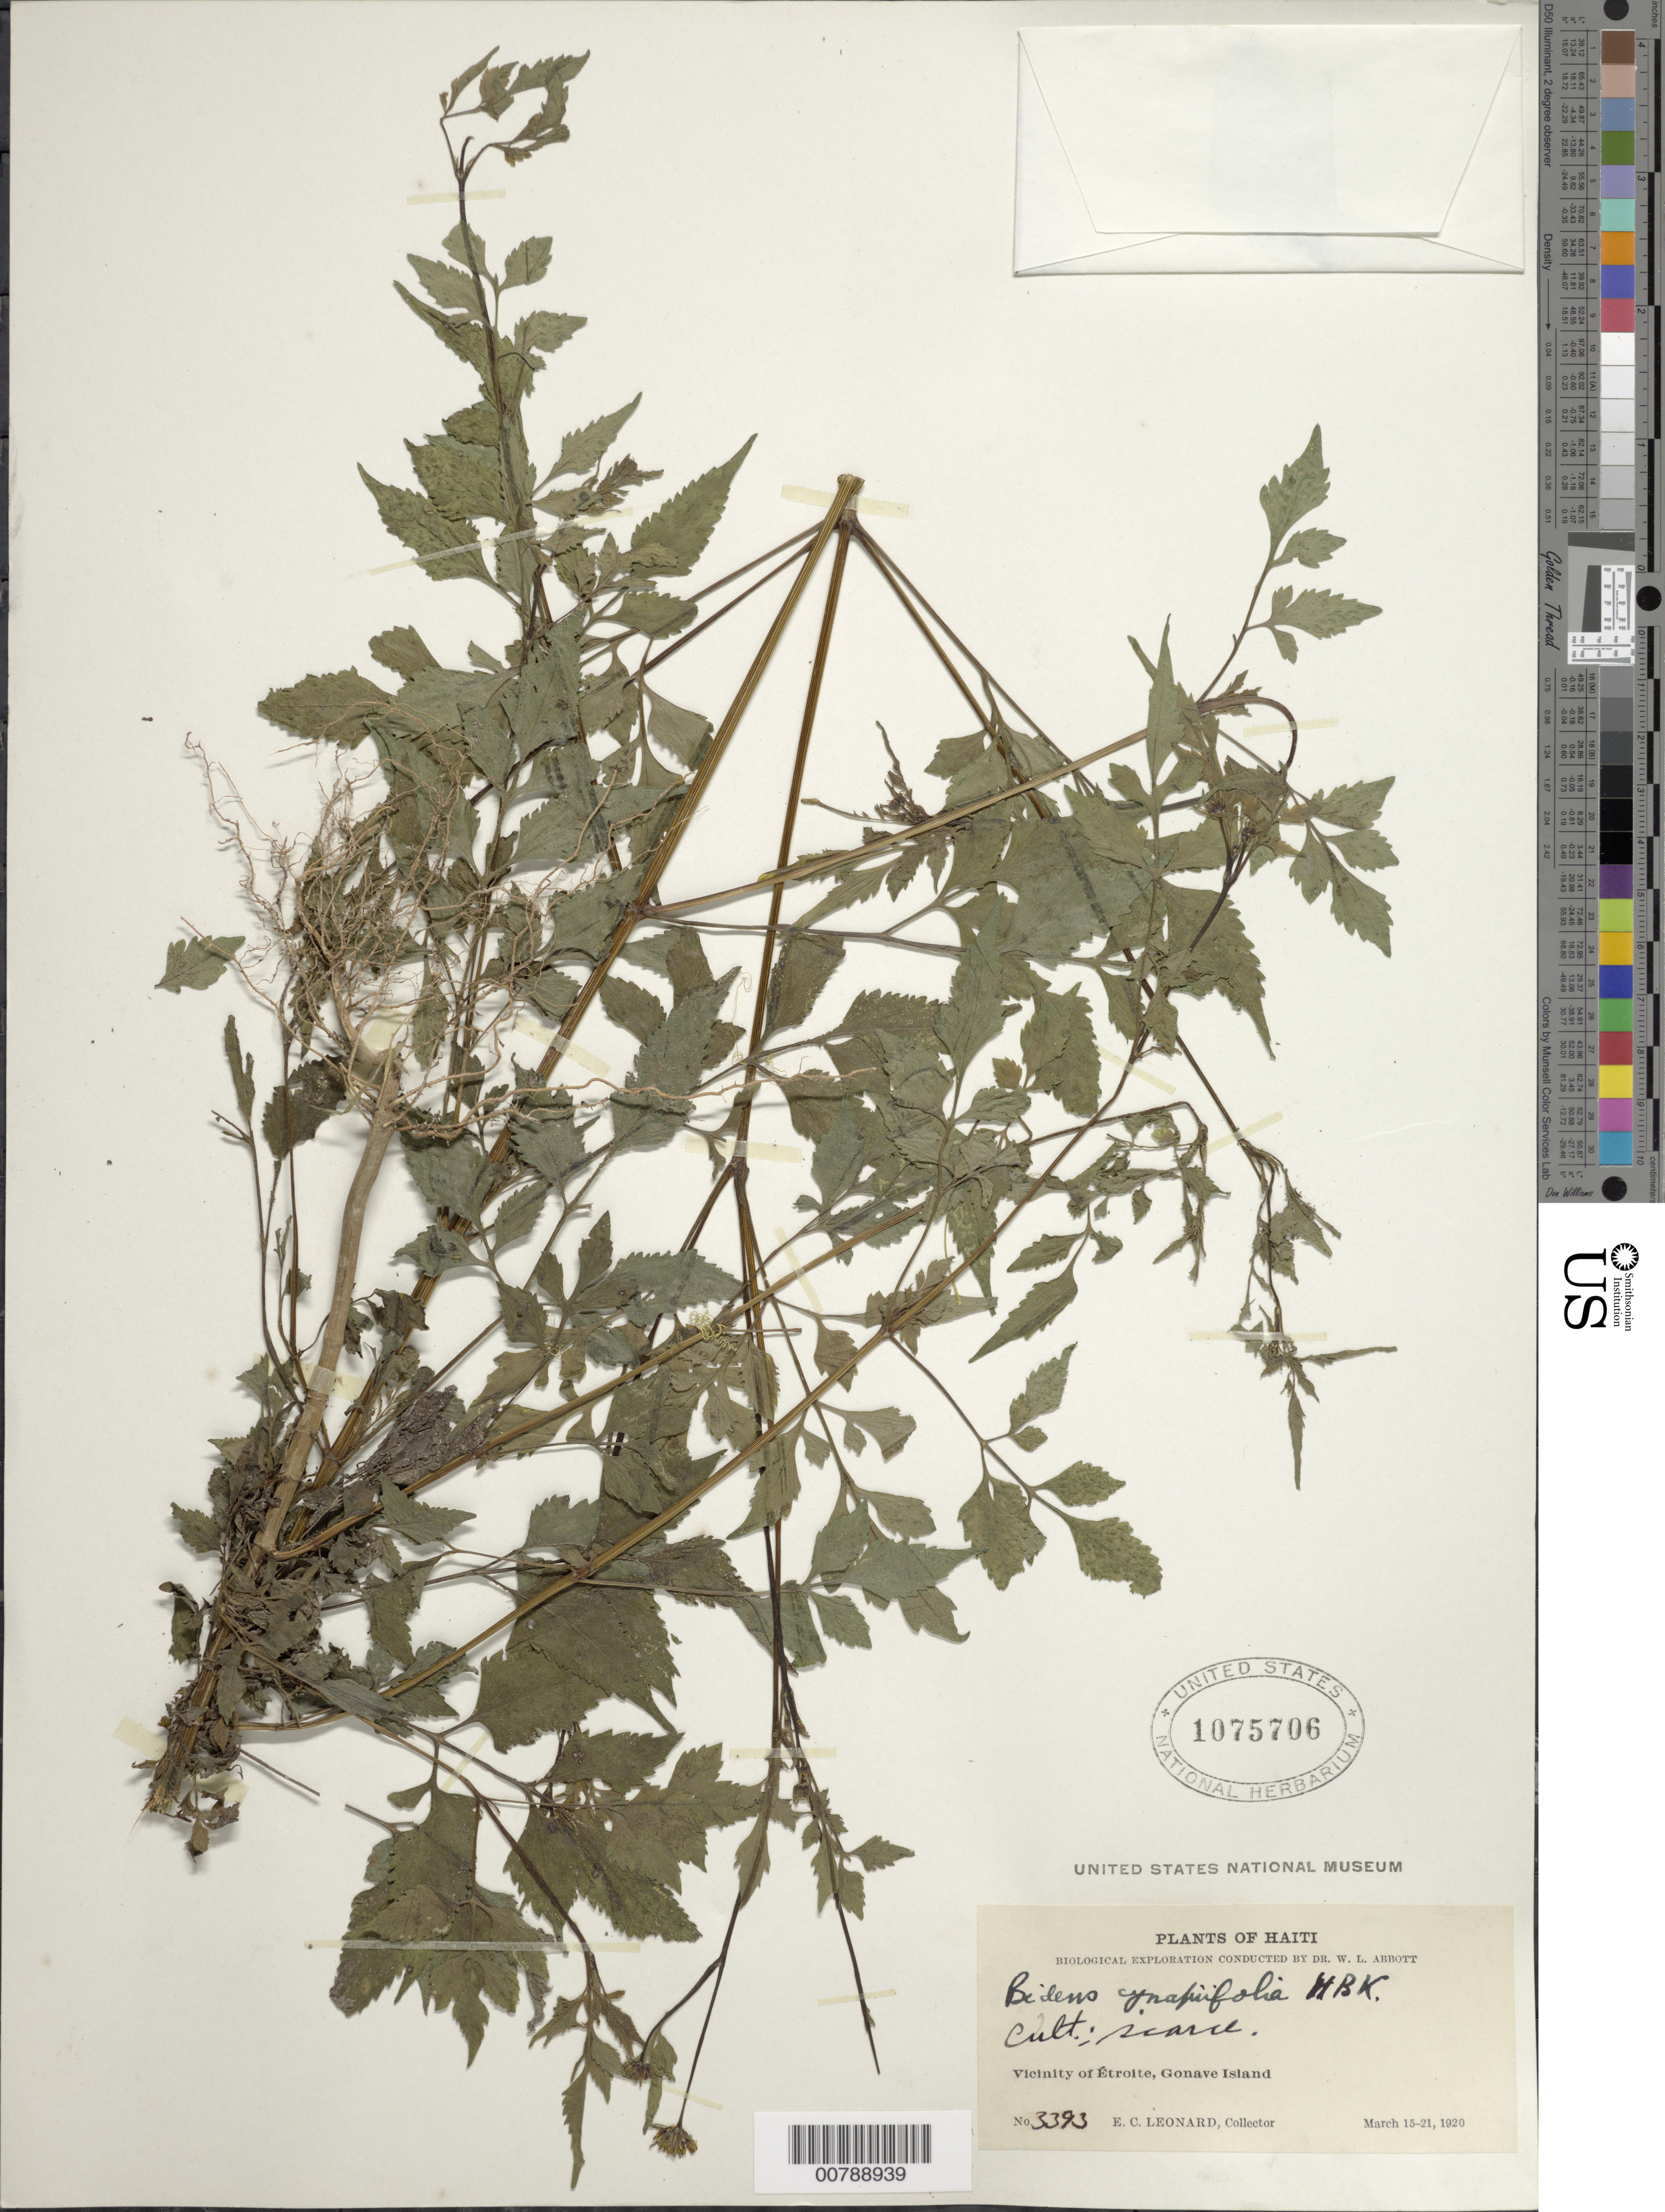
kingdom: Plantae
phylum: Tracheophyta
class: Magnoliopsida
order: Asterales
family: Asteraceae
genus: Bidens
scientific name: Bidens cynapiifolia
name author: Kunth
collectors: E. C. Leonard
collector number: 3393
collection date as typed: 15 Mar 1920 21 Mar 1920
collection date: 1920-03-15/1920-03-21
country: Haiti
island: Hispaniola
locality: Vicinity of Etroite, Gonave Island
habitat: Cultivated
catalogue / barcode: US 1075706